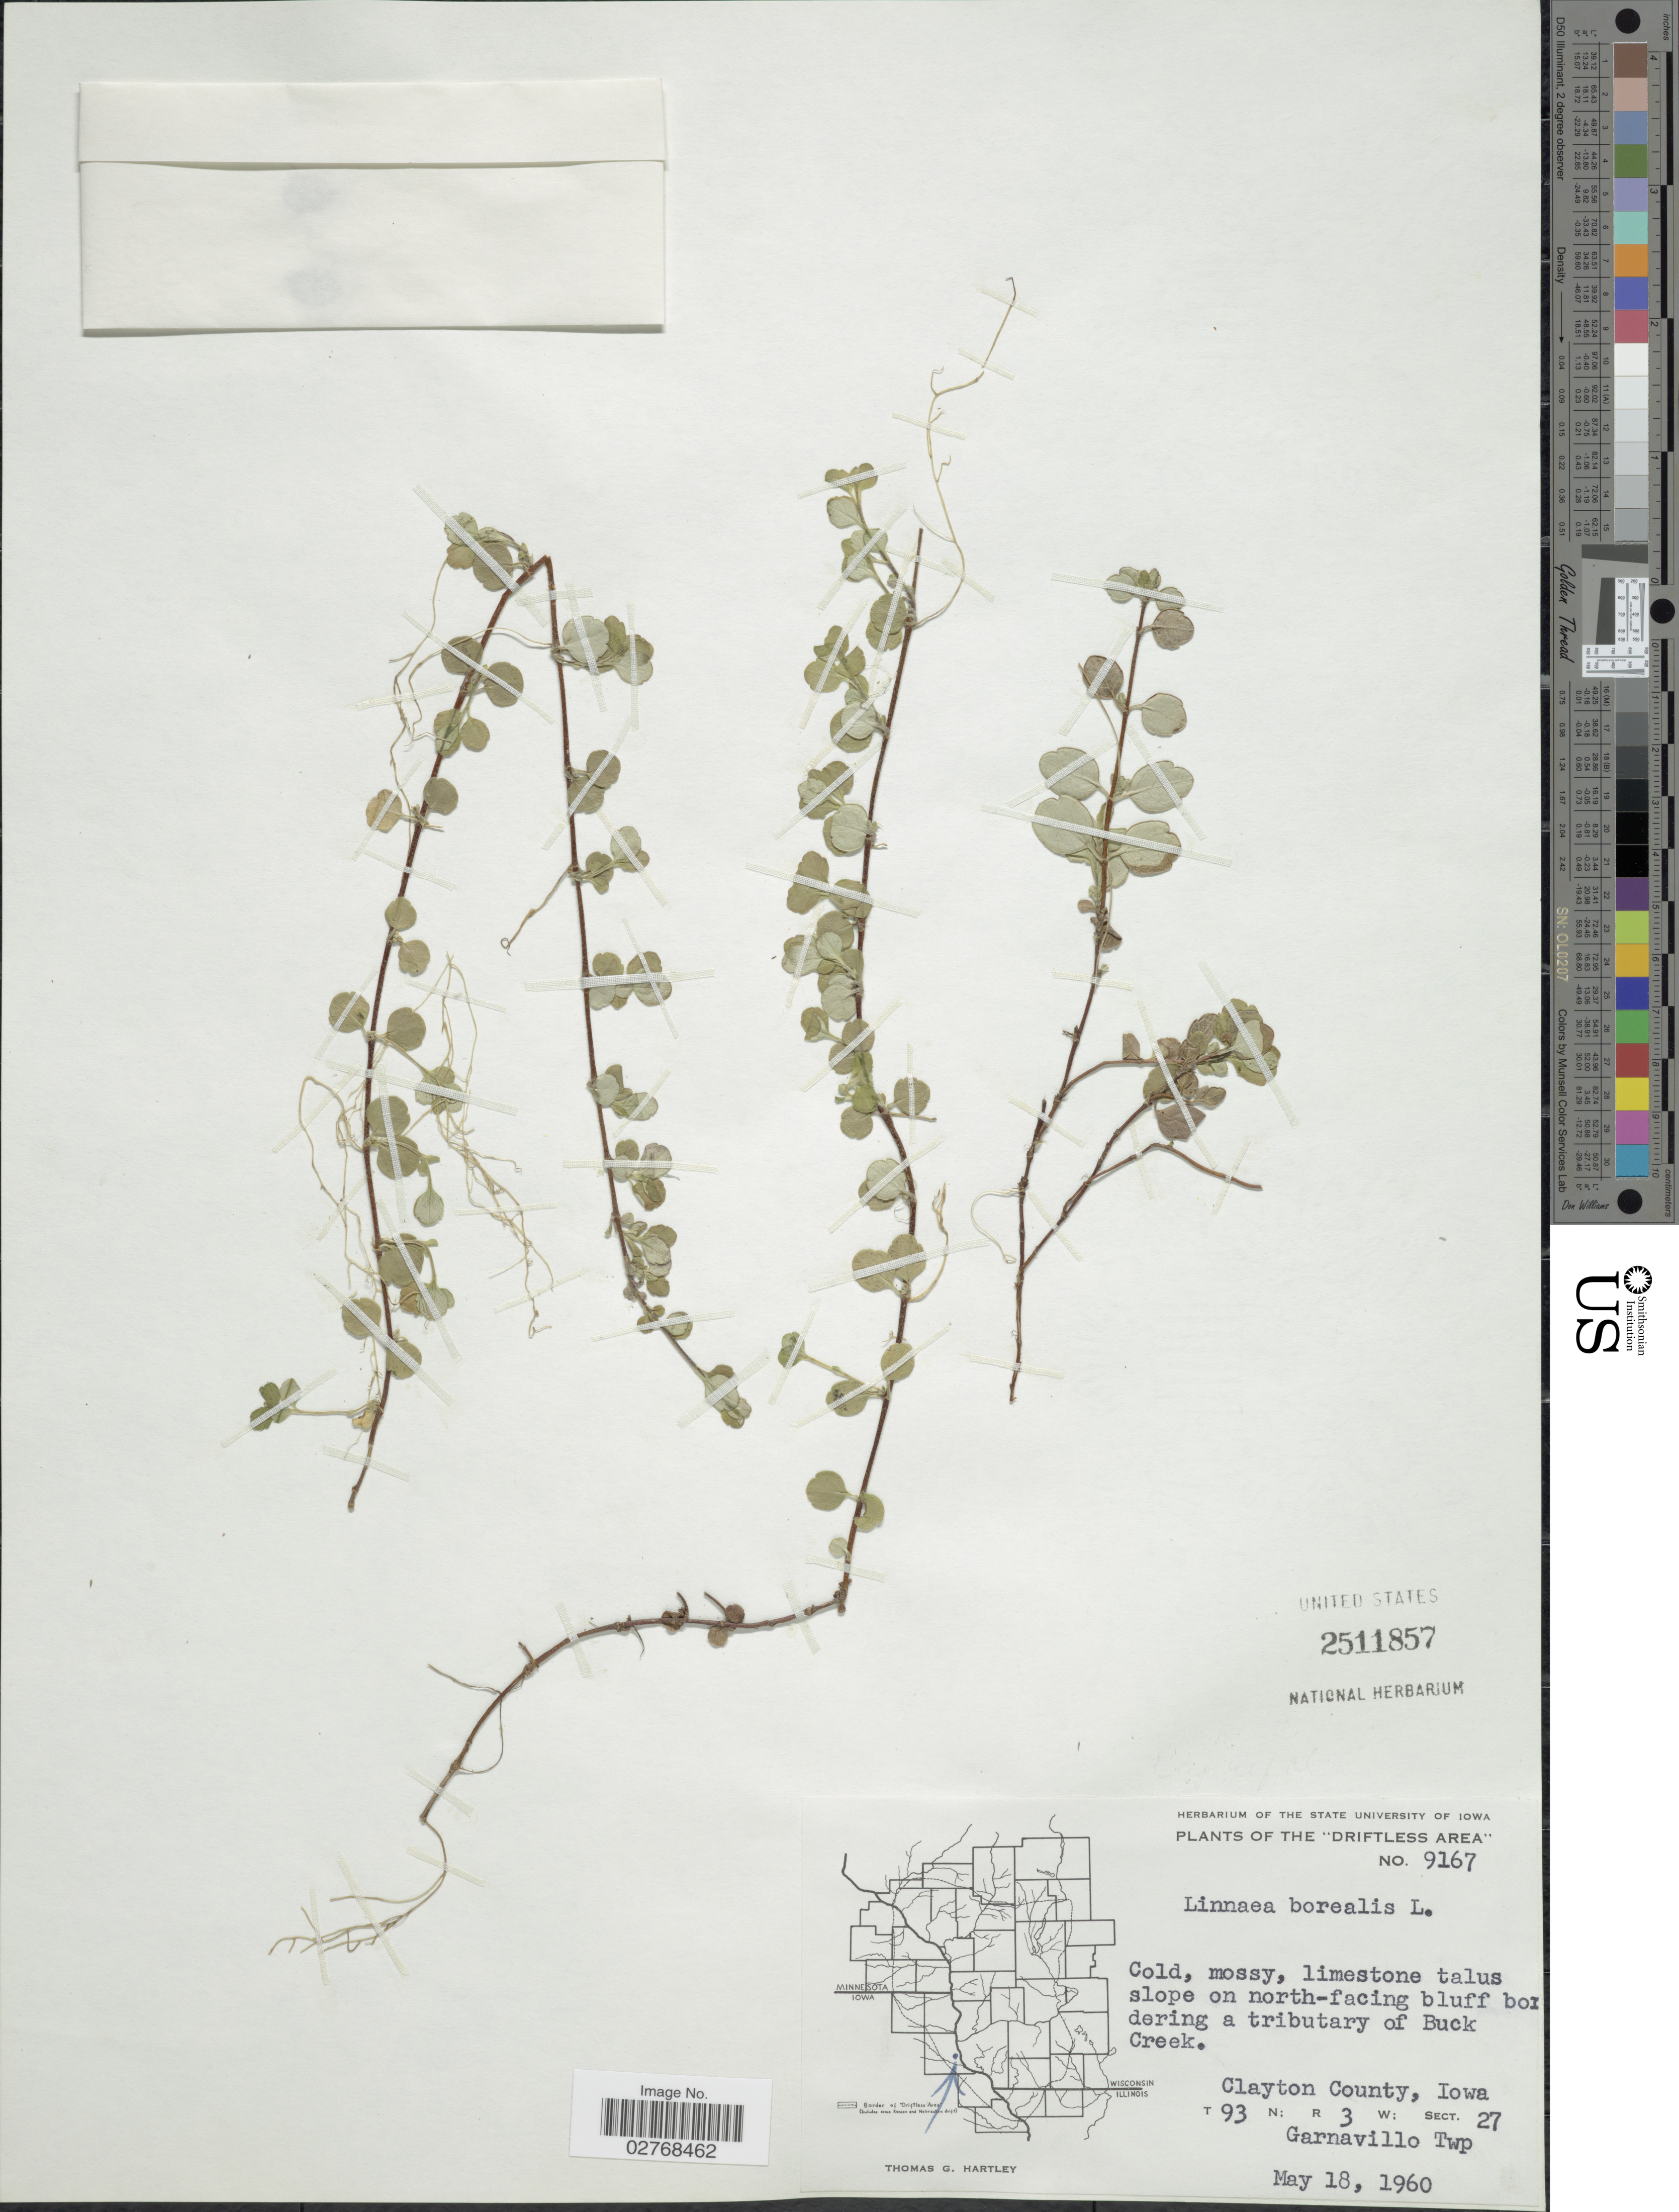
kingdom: Plantae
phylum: Tracheophyta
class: Magnoliopsida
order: Dipsacales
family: Caprifoliaceae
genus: Linnaea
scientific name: Linnaea borealis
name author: L.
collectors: T. G. Hartley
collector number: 9167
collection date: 1960-05-18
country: United States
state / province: Iowa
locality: The "Driftless Area". Limestone talus slope on north-facing bluff bordering a tributary of Buck Creek. Clayton County. T 93 N; R 3 W; Sect. 27. Garnavillo Twp.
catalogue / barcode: US 2511857